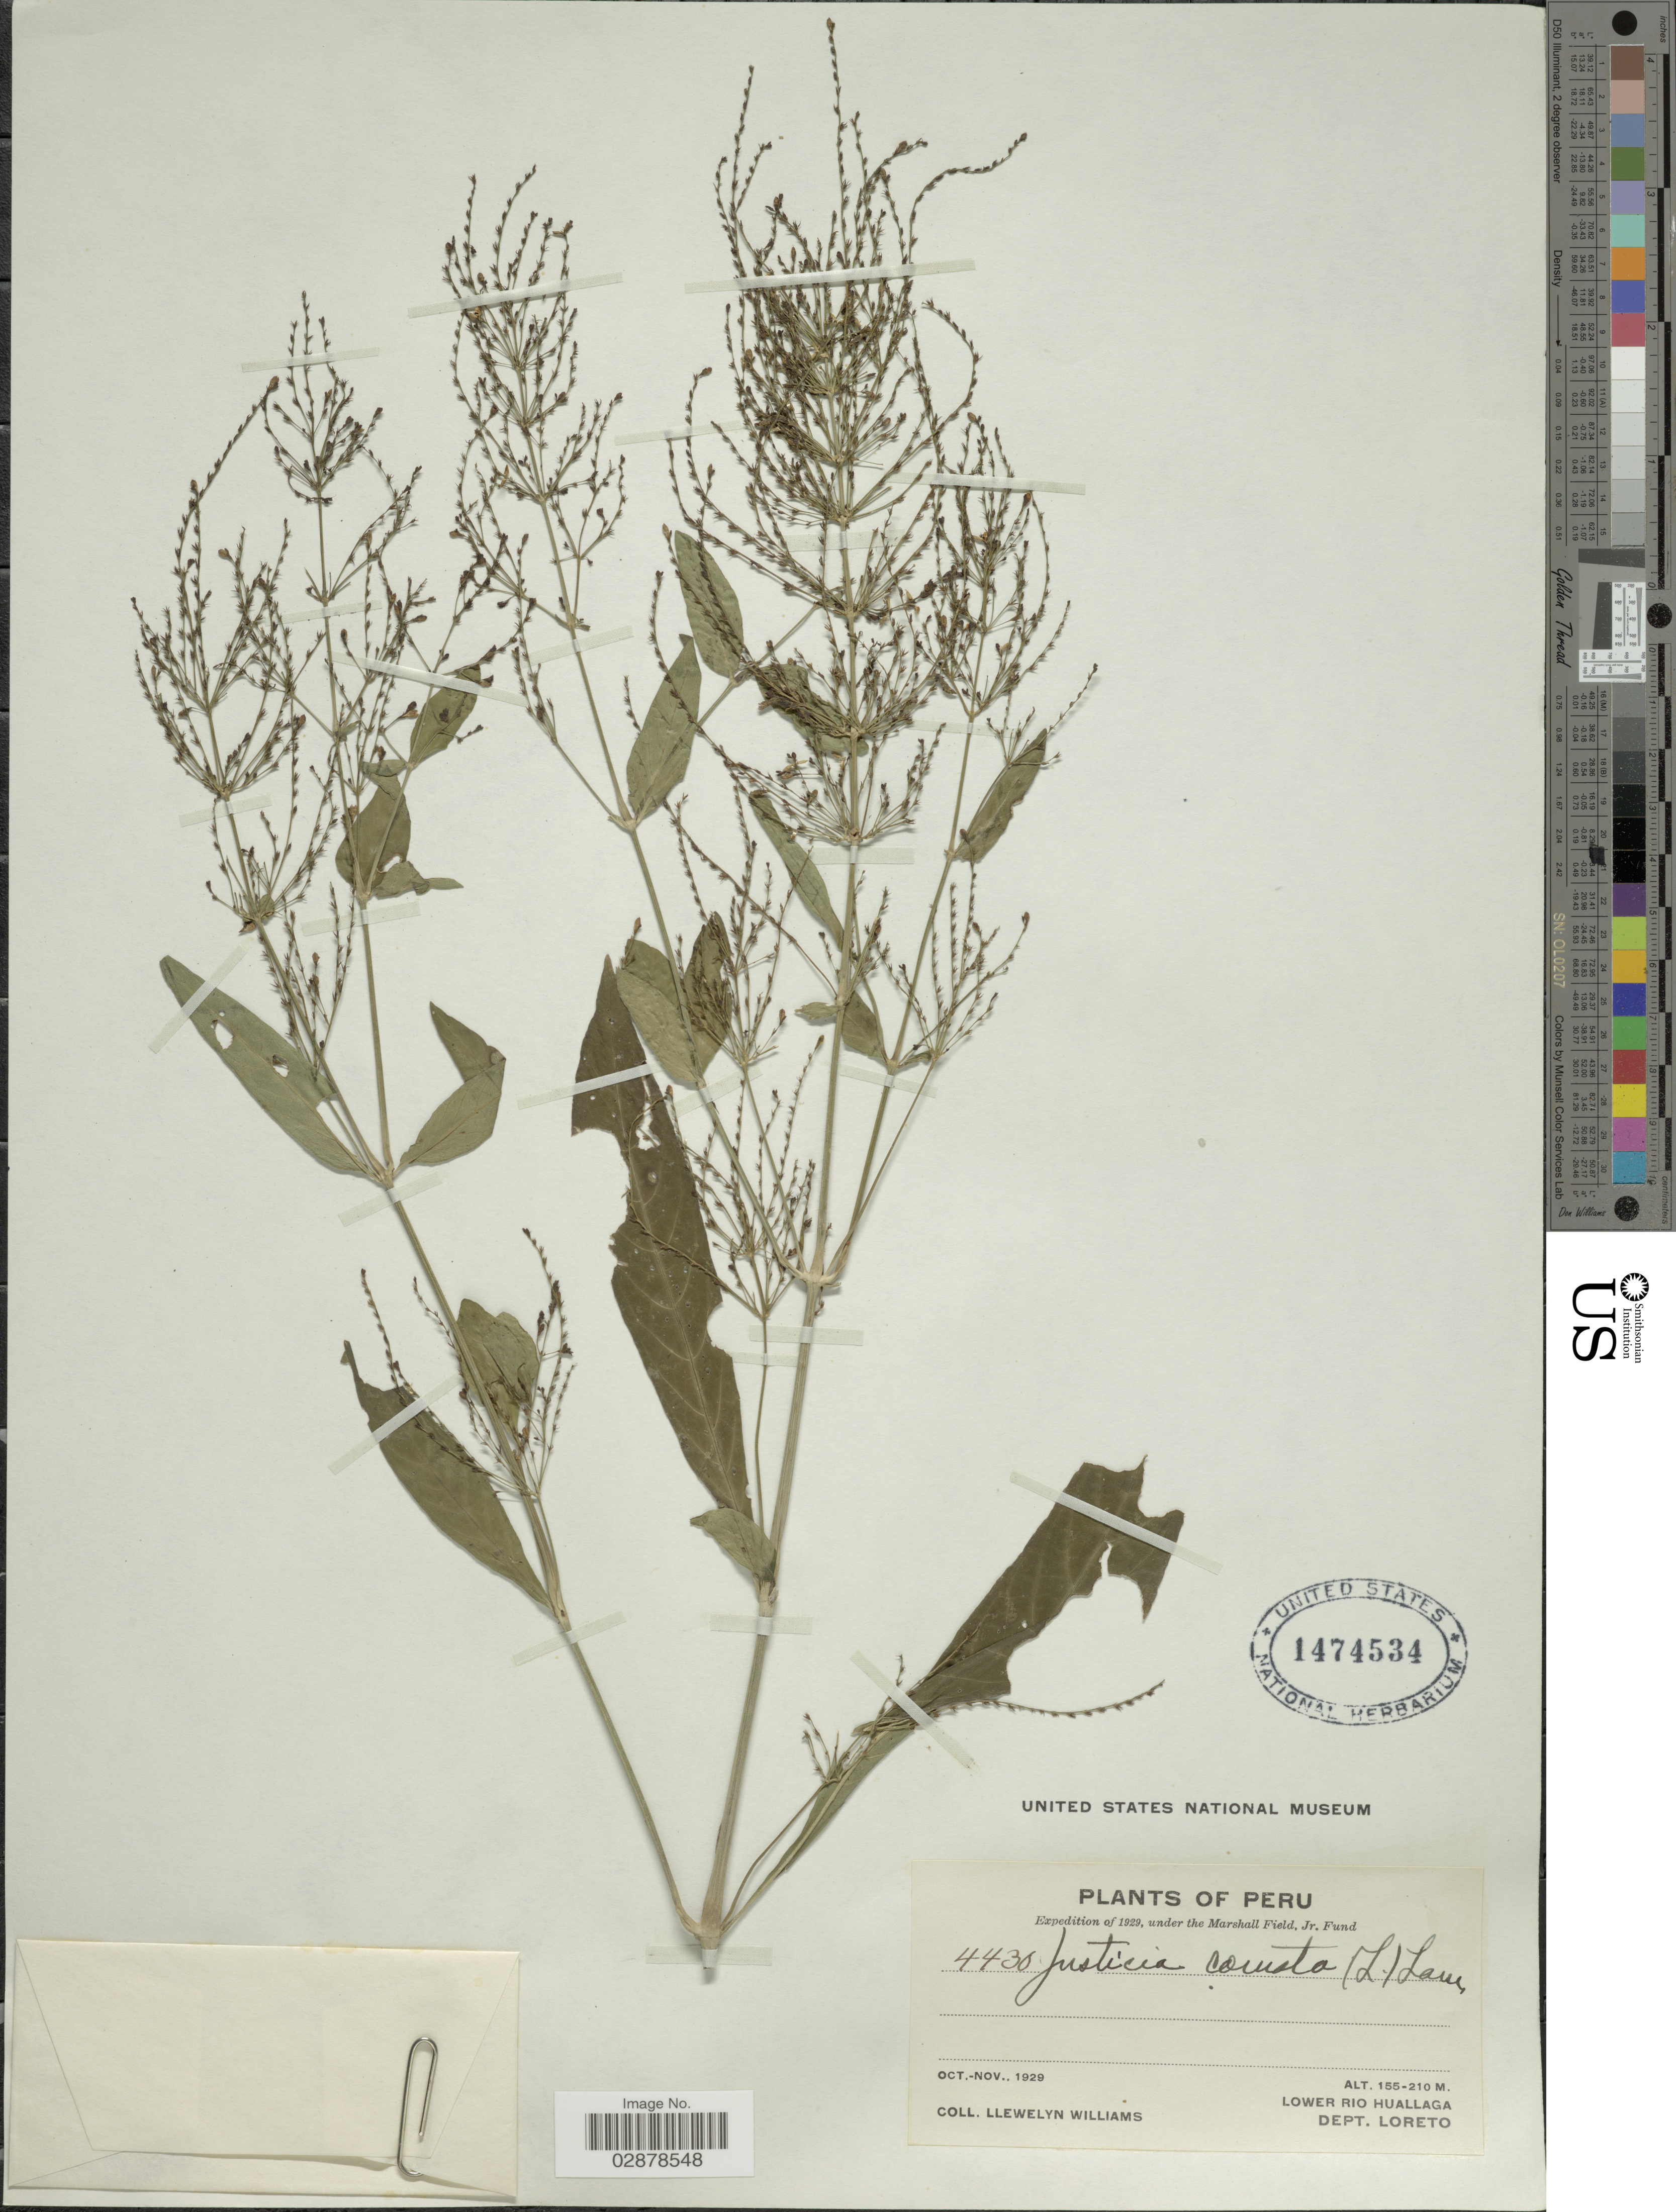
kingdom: Plantae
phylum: Tracheophyta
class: Magnoliopsida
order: Lamiales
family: Acanthaceae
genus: Justicia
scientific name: Justicia comata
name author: (L.) Lam.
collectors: Ll. Williams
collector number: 4436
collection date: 1929-10/1929-11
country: Peru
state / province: Loreto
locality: Lower Rio Huallaga, Dept. Loreto.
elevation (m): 155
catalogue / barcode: US 1474534